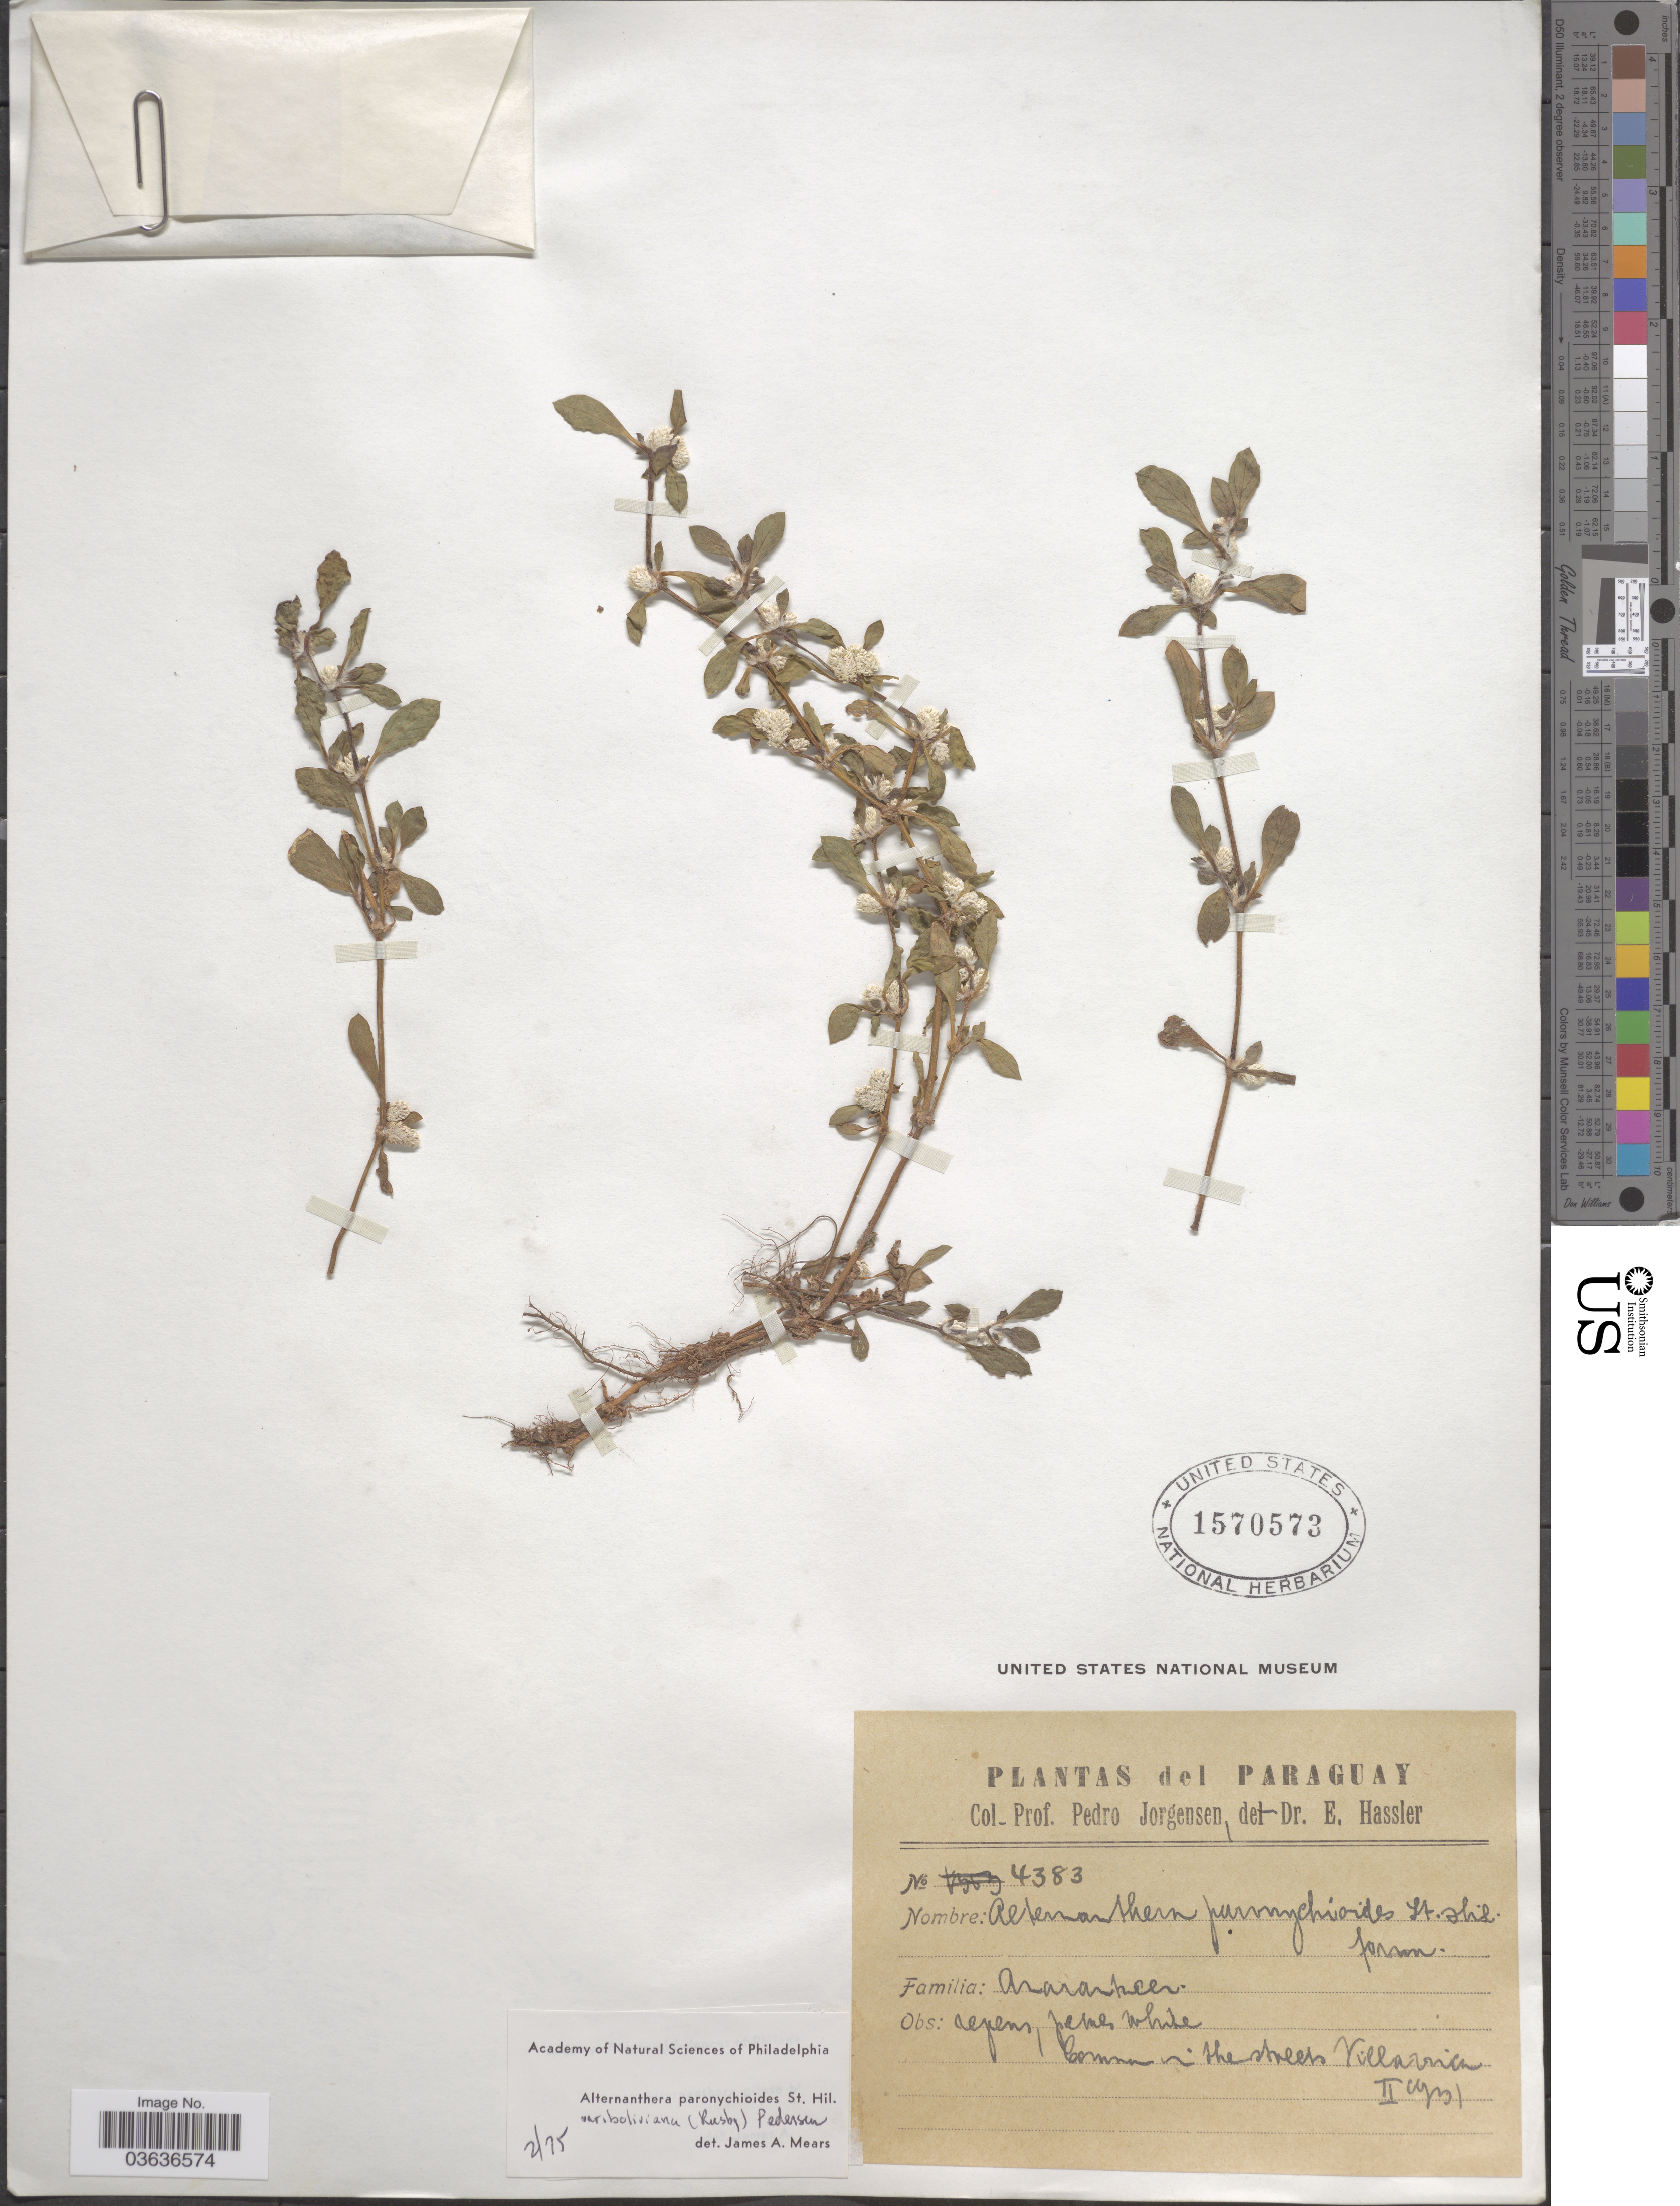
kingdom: Plantae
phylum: Tracheophyta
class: Magnoliopsida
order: Caryophyllales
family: Amaranthaceae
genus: Alternanthera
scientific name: Alternanthera polygonoides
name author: (L.) R. Br. ex Sweet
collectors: P. Jörgensen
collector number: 4383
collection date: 1931-02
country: Paraguay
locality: In the streets Villarrica.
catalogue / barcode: US 1570573